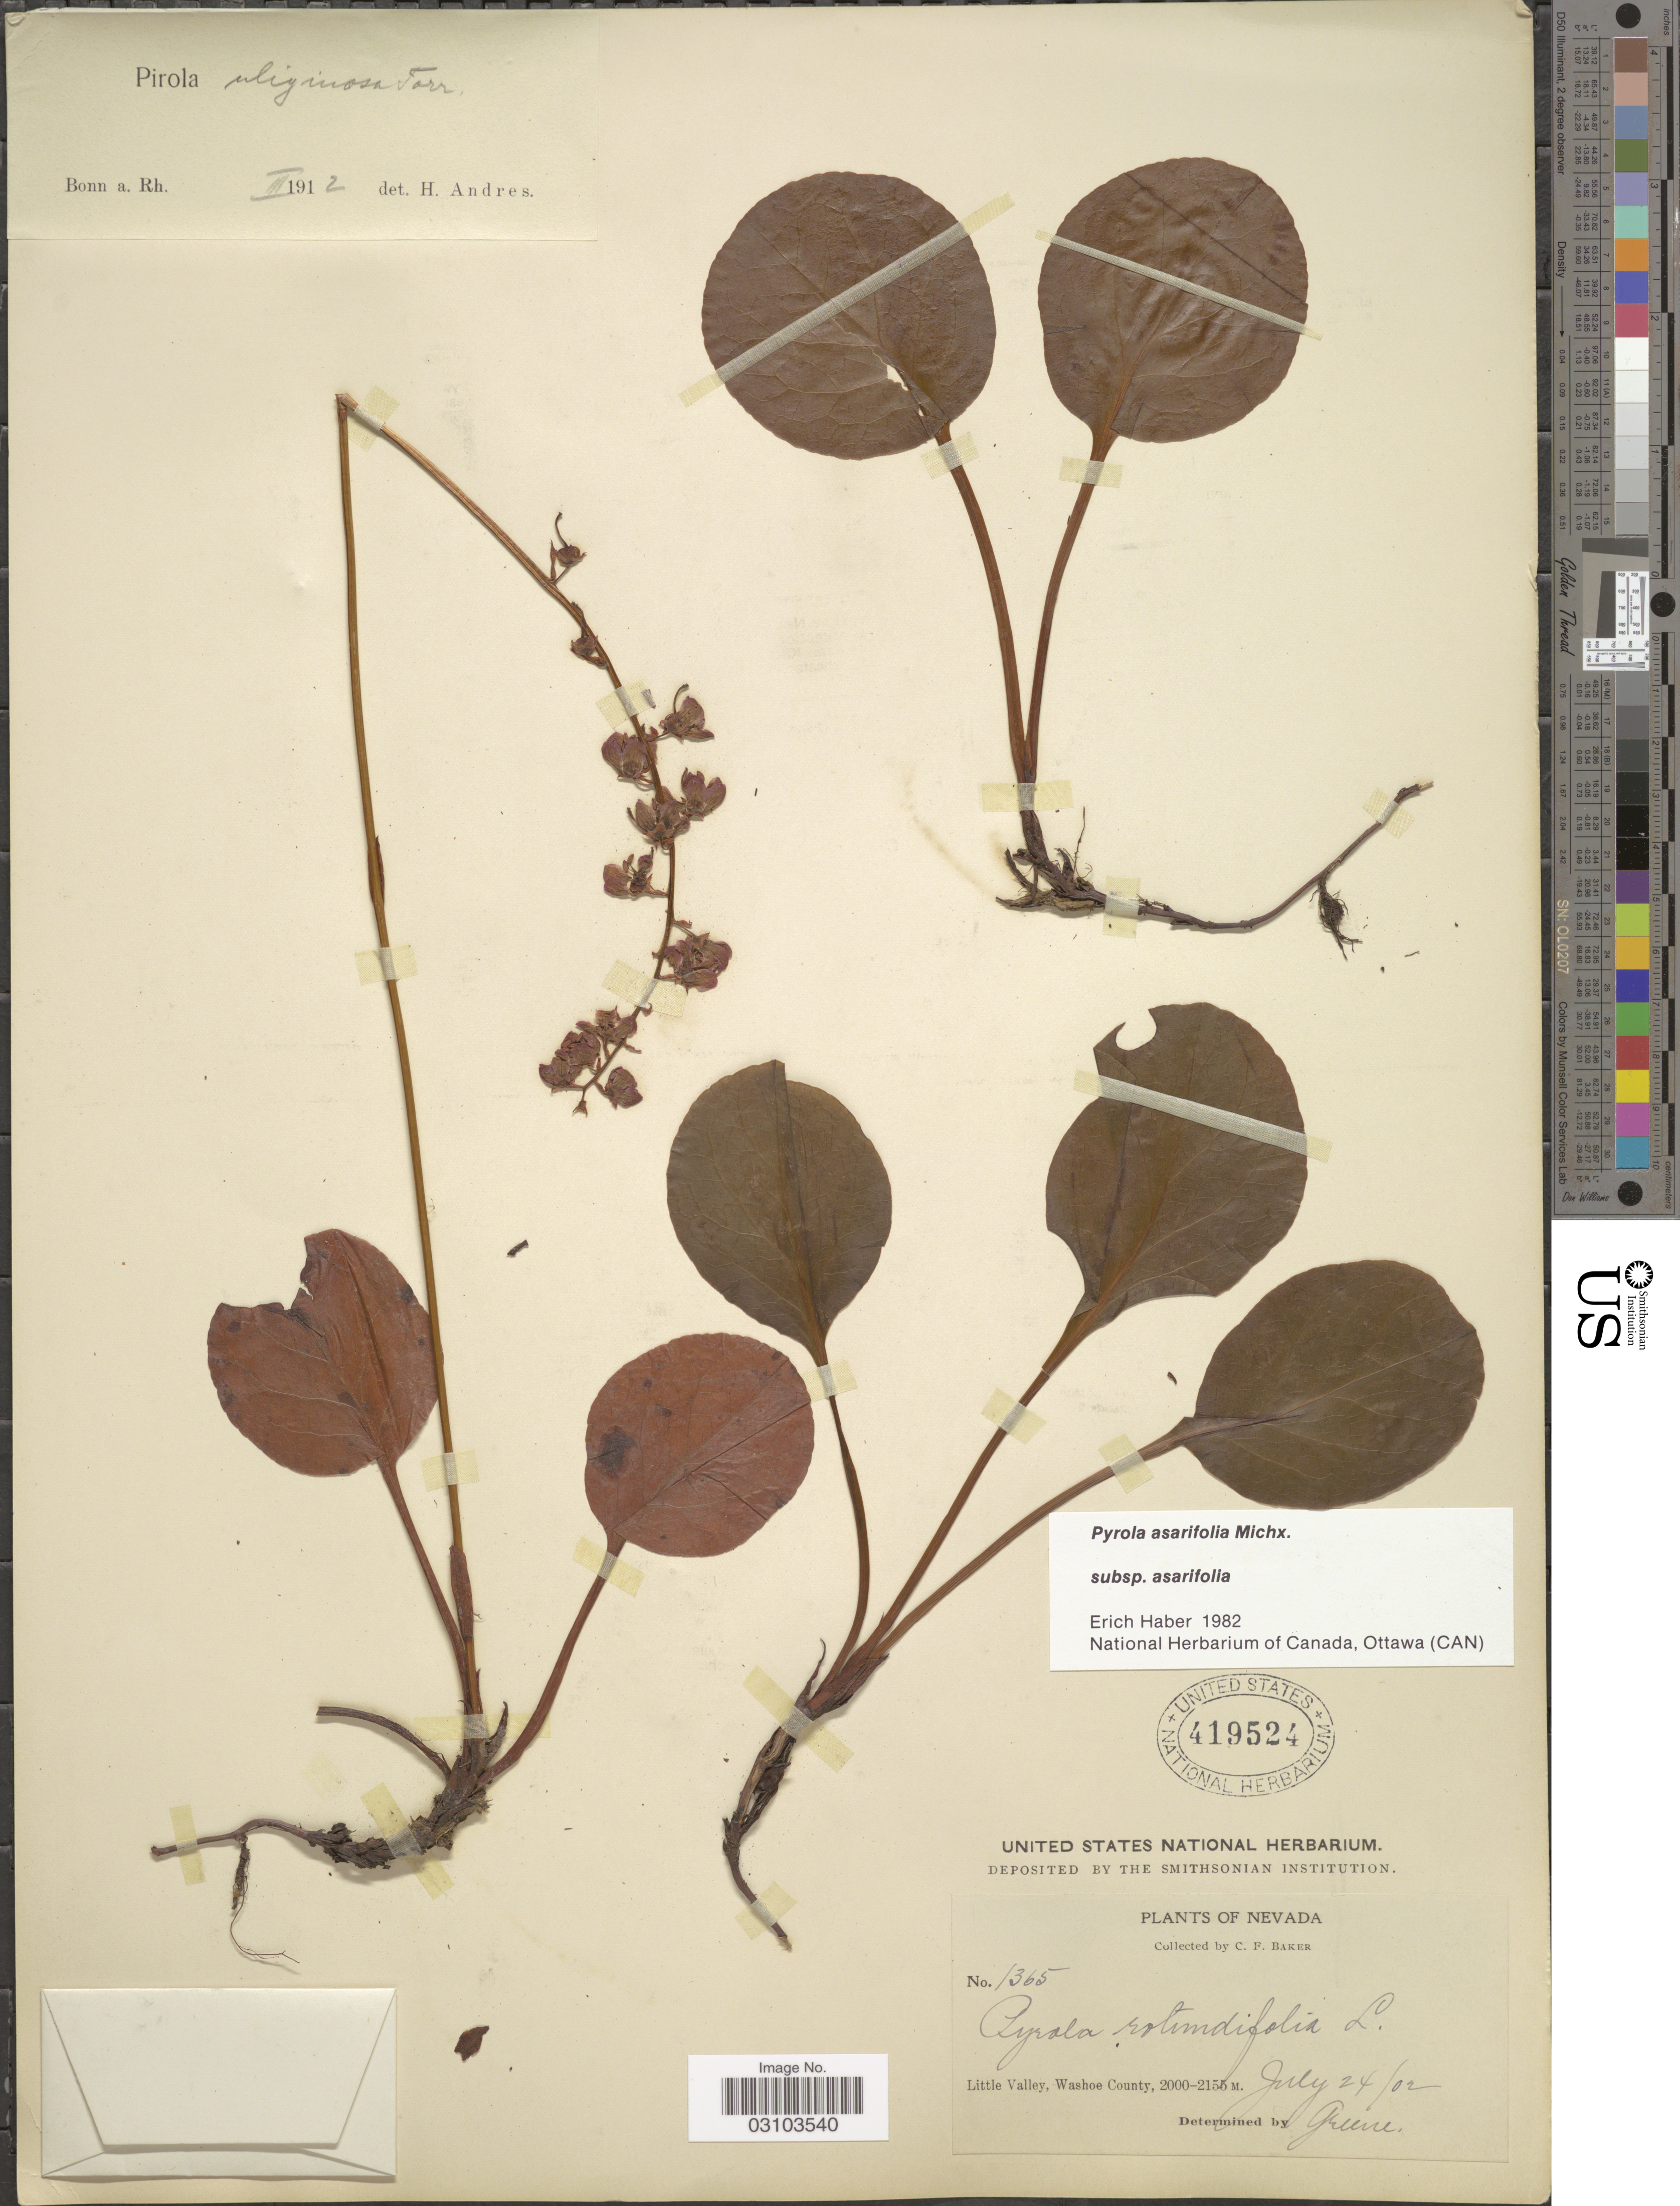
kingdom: Plantae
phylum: Tracheophyta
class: Magnoliopsida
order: Ericales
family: Ericaceae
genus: Pyrola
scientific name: Pyrola asarifolia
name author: Michx.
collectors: C. F. Baker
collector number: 1365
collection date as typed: Transcribed d/m/y: 24/7/2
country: United States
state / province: Nevada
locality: Little Valley, Washoe County.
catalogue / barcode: US 419524